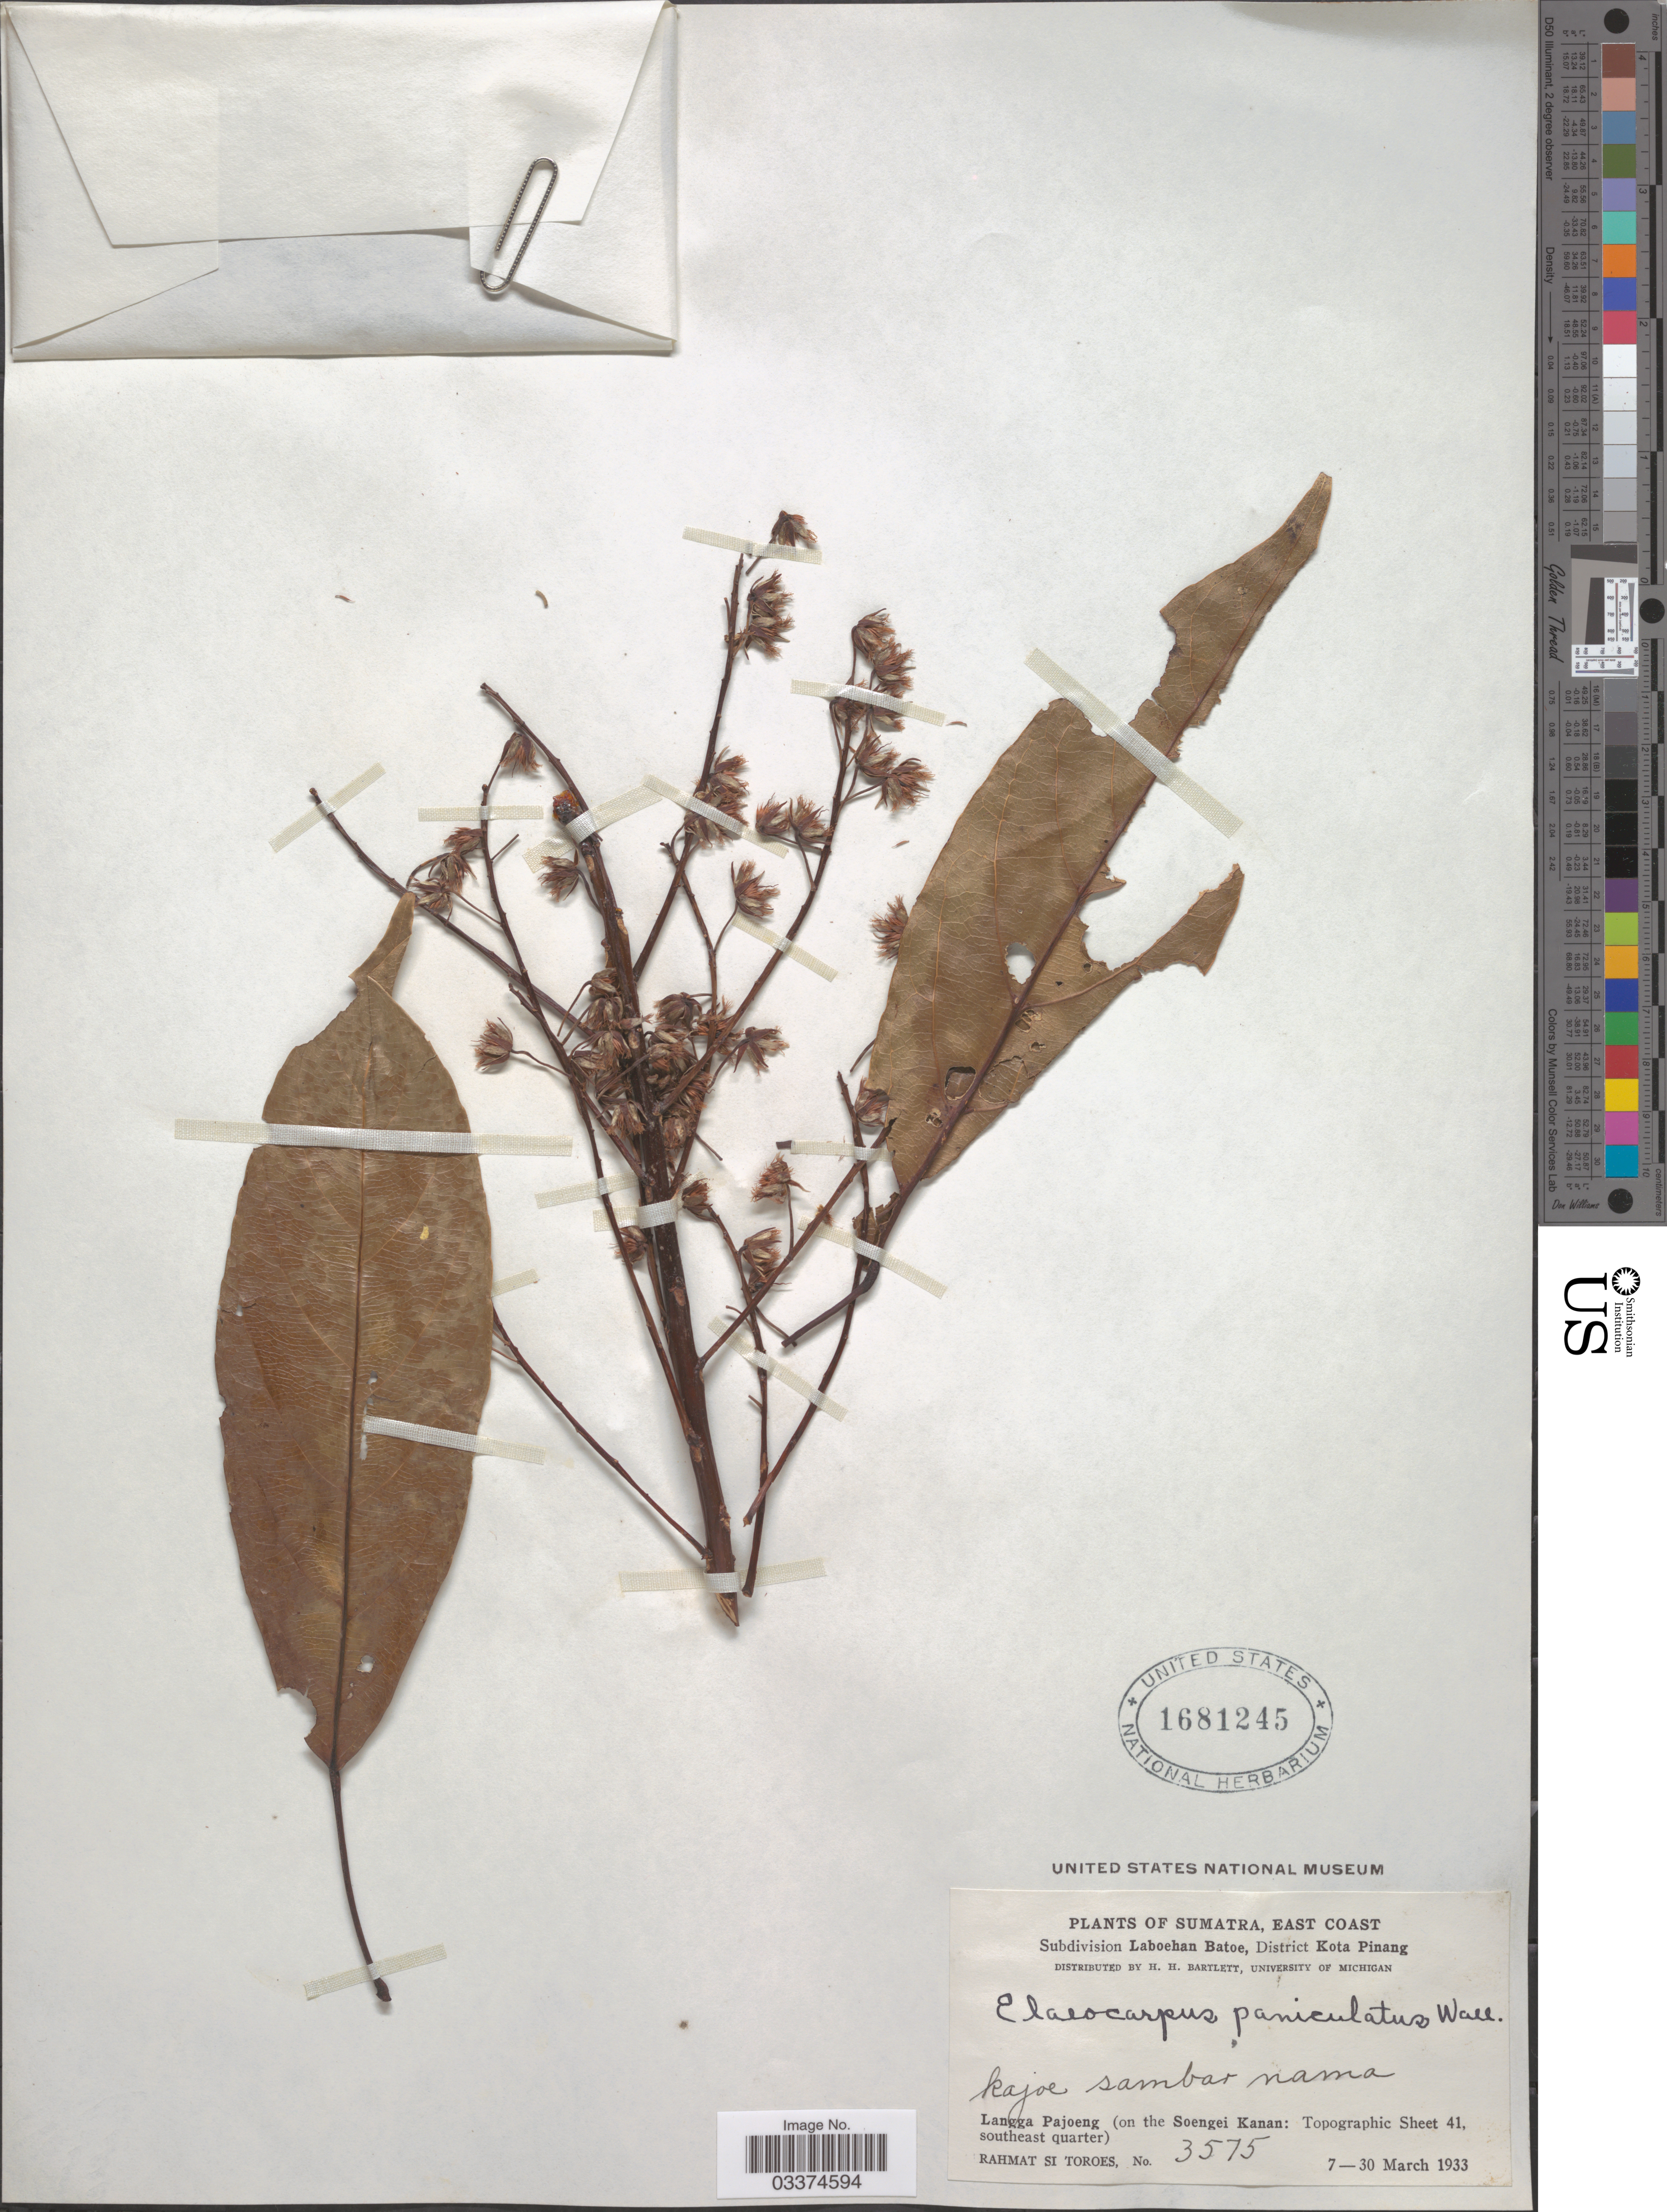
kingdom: Plantae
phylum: Tracheophyta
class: Magnoliopsida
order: Oxalidales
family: Elaeocarpaceae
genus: Elaeocarpus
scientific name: Elaeocarpus paniculatus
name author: Wall. ex K. Müller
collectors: Rahmat Si Boeea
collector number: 3575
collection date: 1933-03-07/1933-03-30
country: Indonesia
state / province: Sumatra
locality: East Coast, Subdivision Laboehan Batoe, District Kota Pinang, Langga Pajoeng (on the Soengei Kanan: Topographic Sheet 41, southeast quarter).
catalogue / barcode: US 1681245